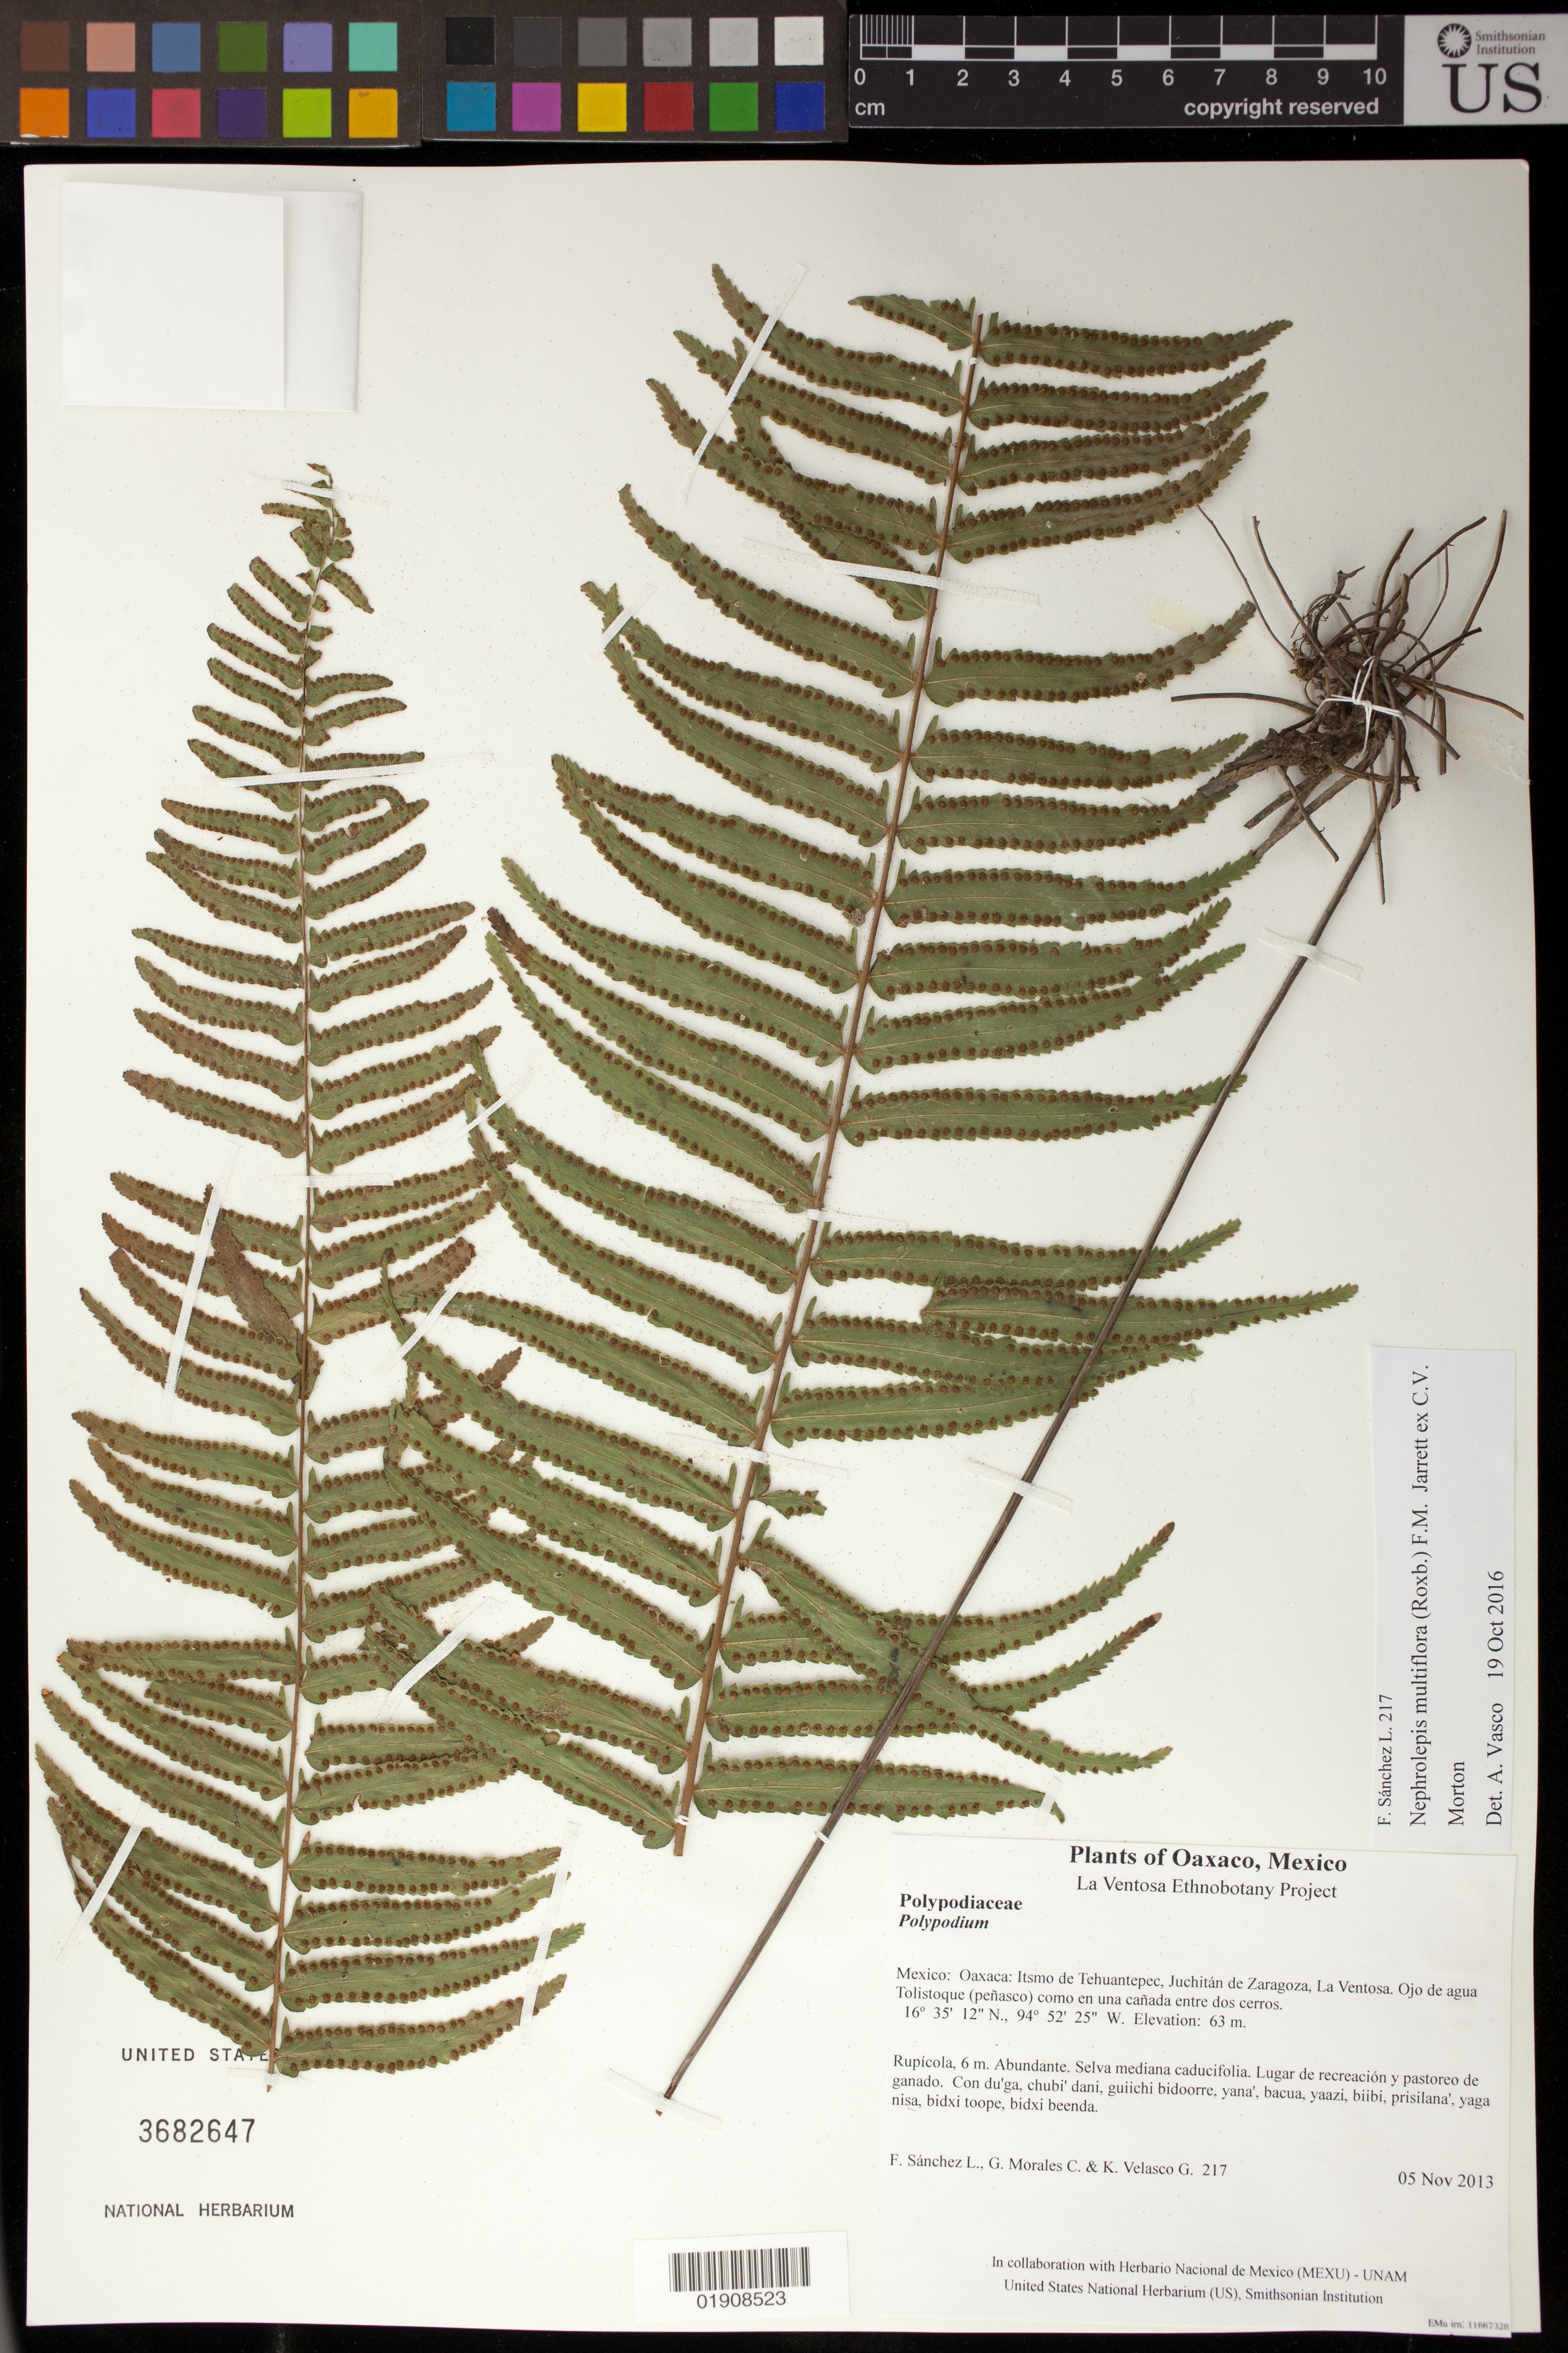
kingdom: Plantae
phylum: Tracheophyta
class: Polypodiopsida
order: Polypodiales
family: Nephrolepidaceae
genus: Nephrolepis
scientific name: Nephrolepis multiflora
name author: (Roxb.) F.M. Jarrett ex C.V. Morton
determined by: Vasco, A.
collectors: F. Sánchez L., G. Morales C. & K. Velasco G.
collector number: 217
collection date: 2013-11-05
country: Mexico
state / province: Oaxaca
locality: Itsmo de Tehuantepec, Juchitán de Zaragoza, La Ventosa. Ojo de agua Tolistoque (peñasco) como en una cañada entre dos cerros.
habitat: Selva mediana caducifolia. Lugar de recreación y pastoreo de ganado.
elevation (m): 63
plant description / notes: JEBOT, MEXU, SERO; Guixi bandaga. 6 m. Stale.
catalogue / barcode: US 3682647